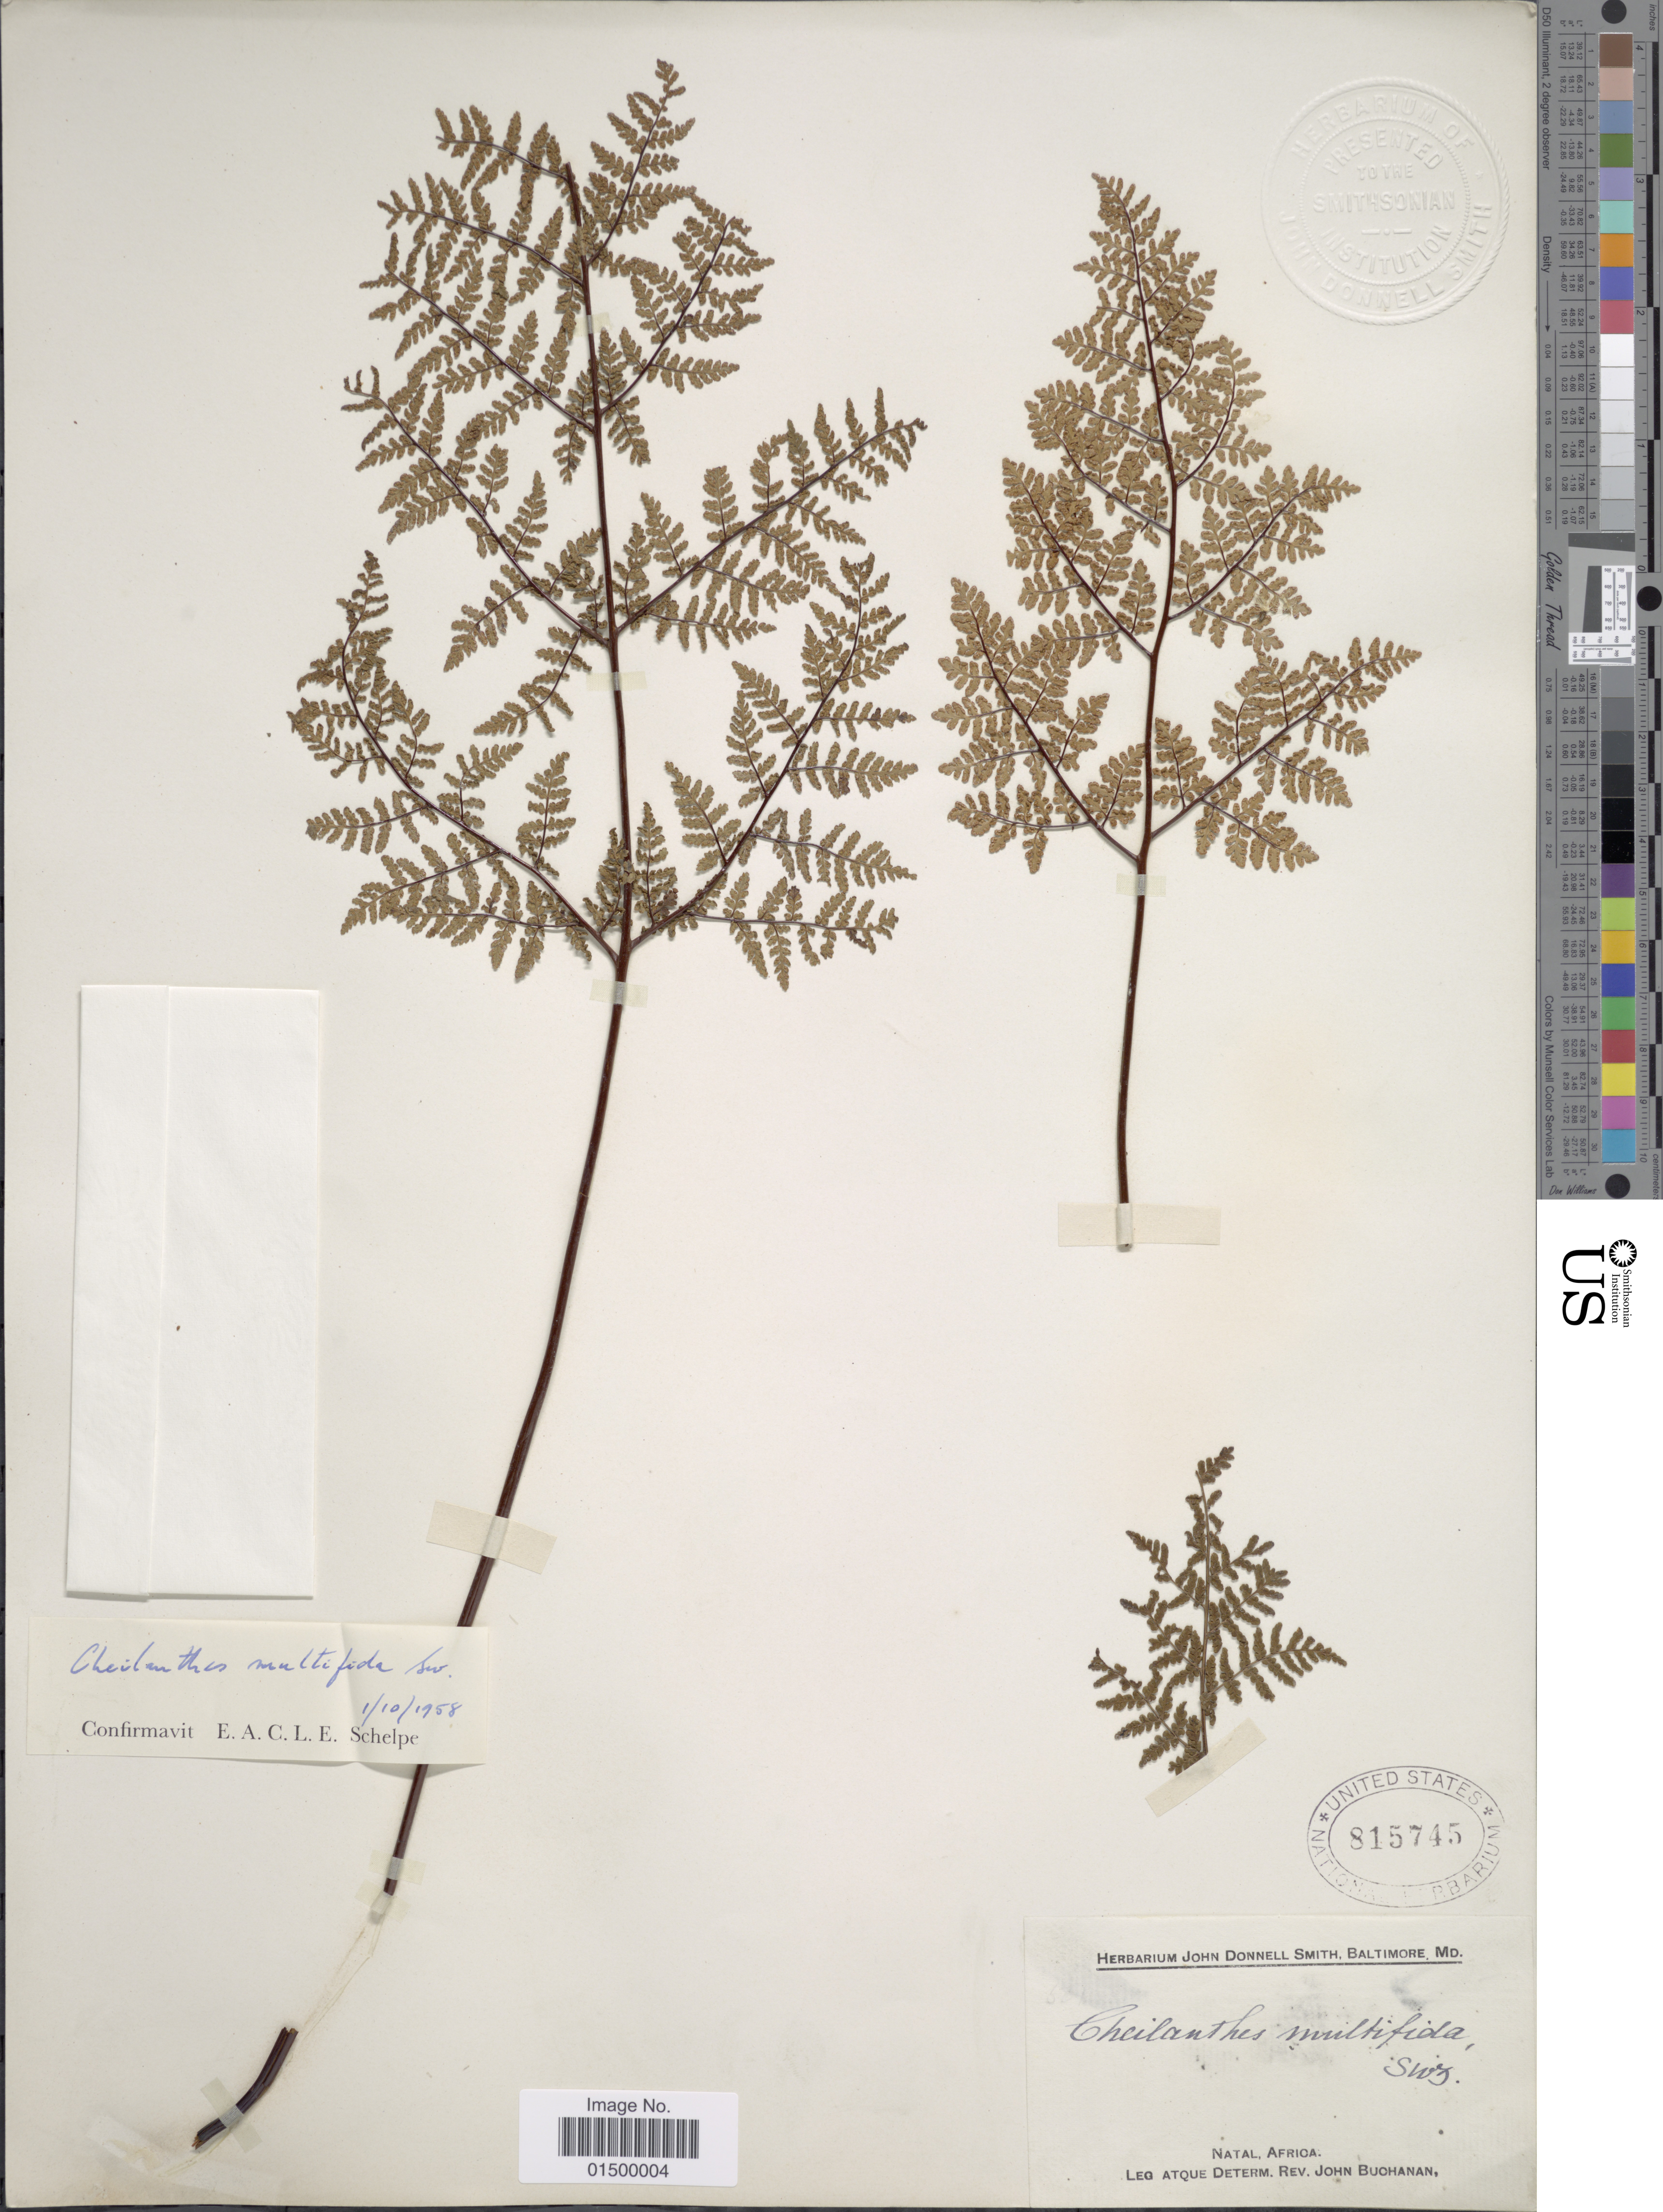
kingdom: Plantae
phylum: Tracheophyta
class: Polypodiopsida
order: Polypodiales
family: Pteridaceae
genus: Cheilanthes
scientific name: Cheilanthes multifida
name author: Sw.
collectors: J. Buchanan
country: South Africa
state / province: KwaZulu-Natal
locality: Natal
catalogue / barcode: US 815745